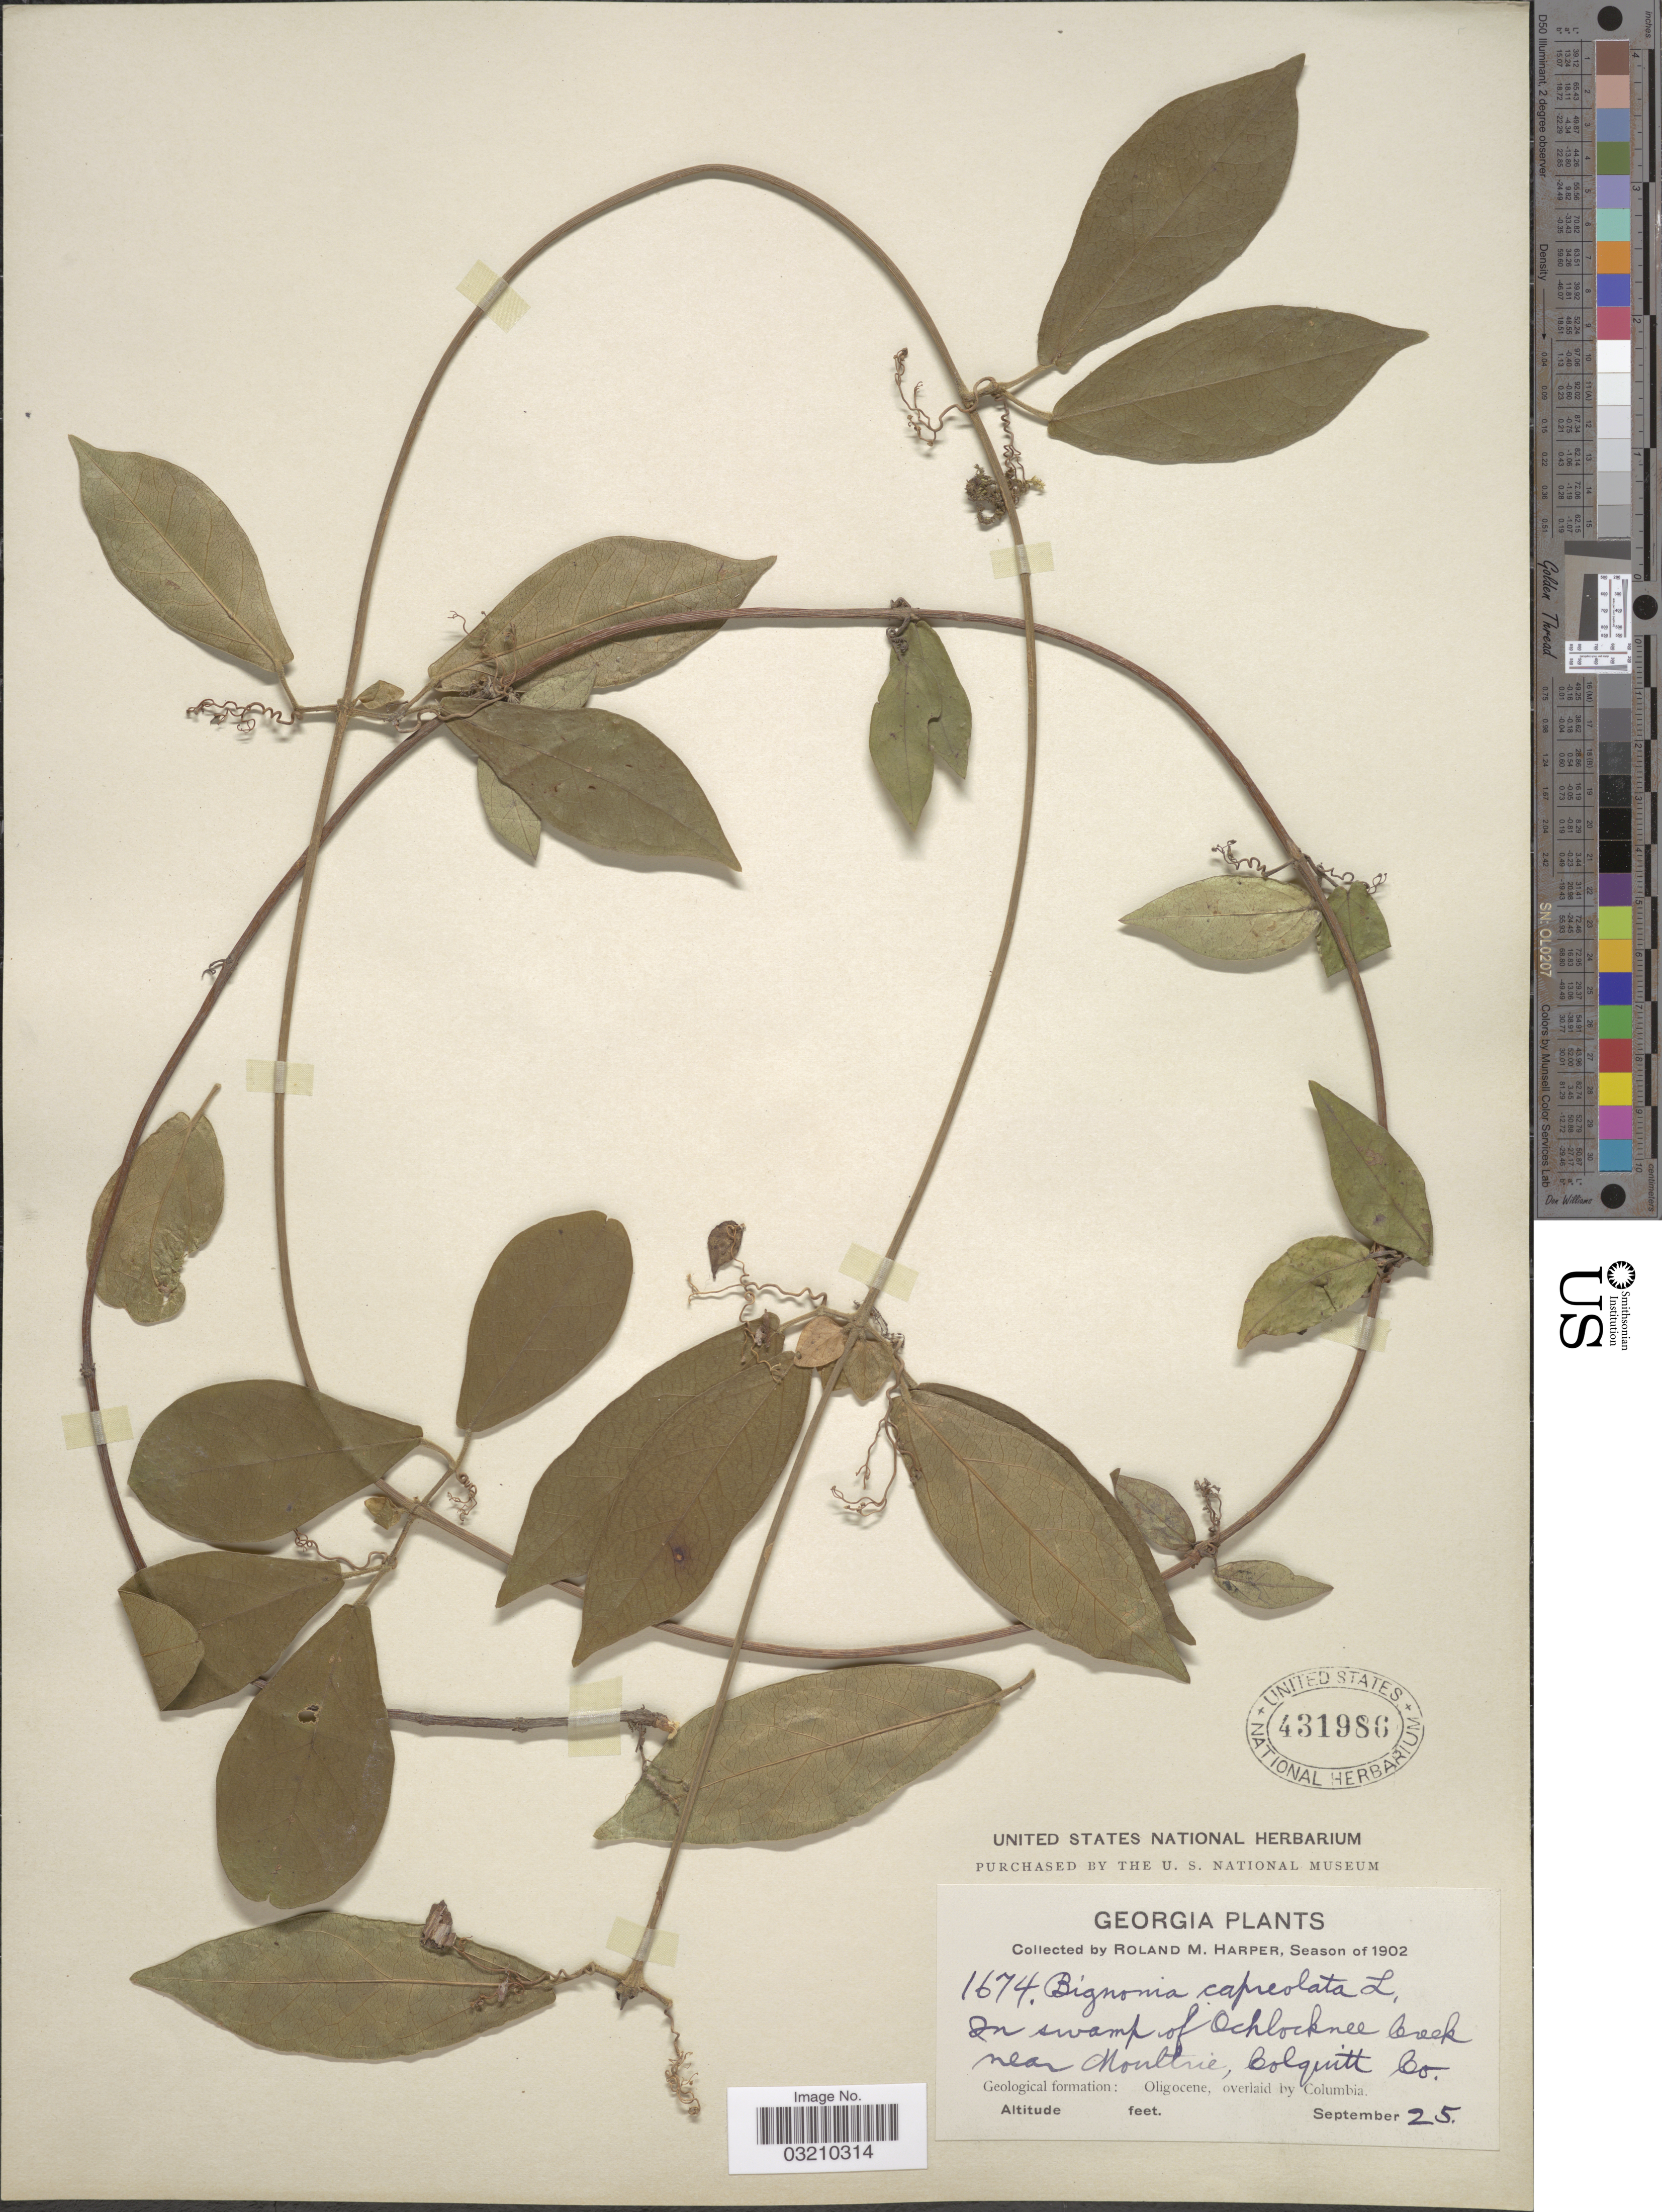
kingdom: Plantae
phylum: Tracheophyta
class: Magnoliopsida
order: Lamiales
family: Bignoniaceae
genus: Bignonia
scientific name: Bignonia capreolata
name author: L.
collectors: R. M. Harper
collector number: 1674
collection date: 1902-09-25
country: United States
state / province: Georgia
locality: In swamp of Ochlocknee Creek near Moultrie, Colquitt Co.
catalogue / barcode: US 431986